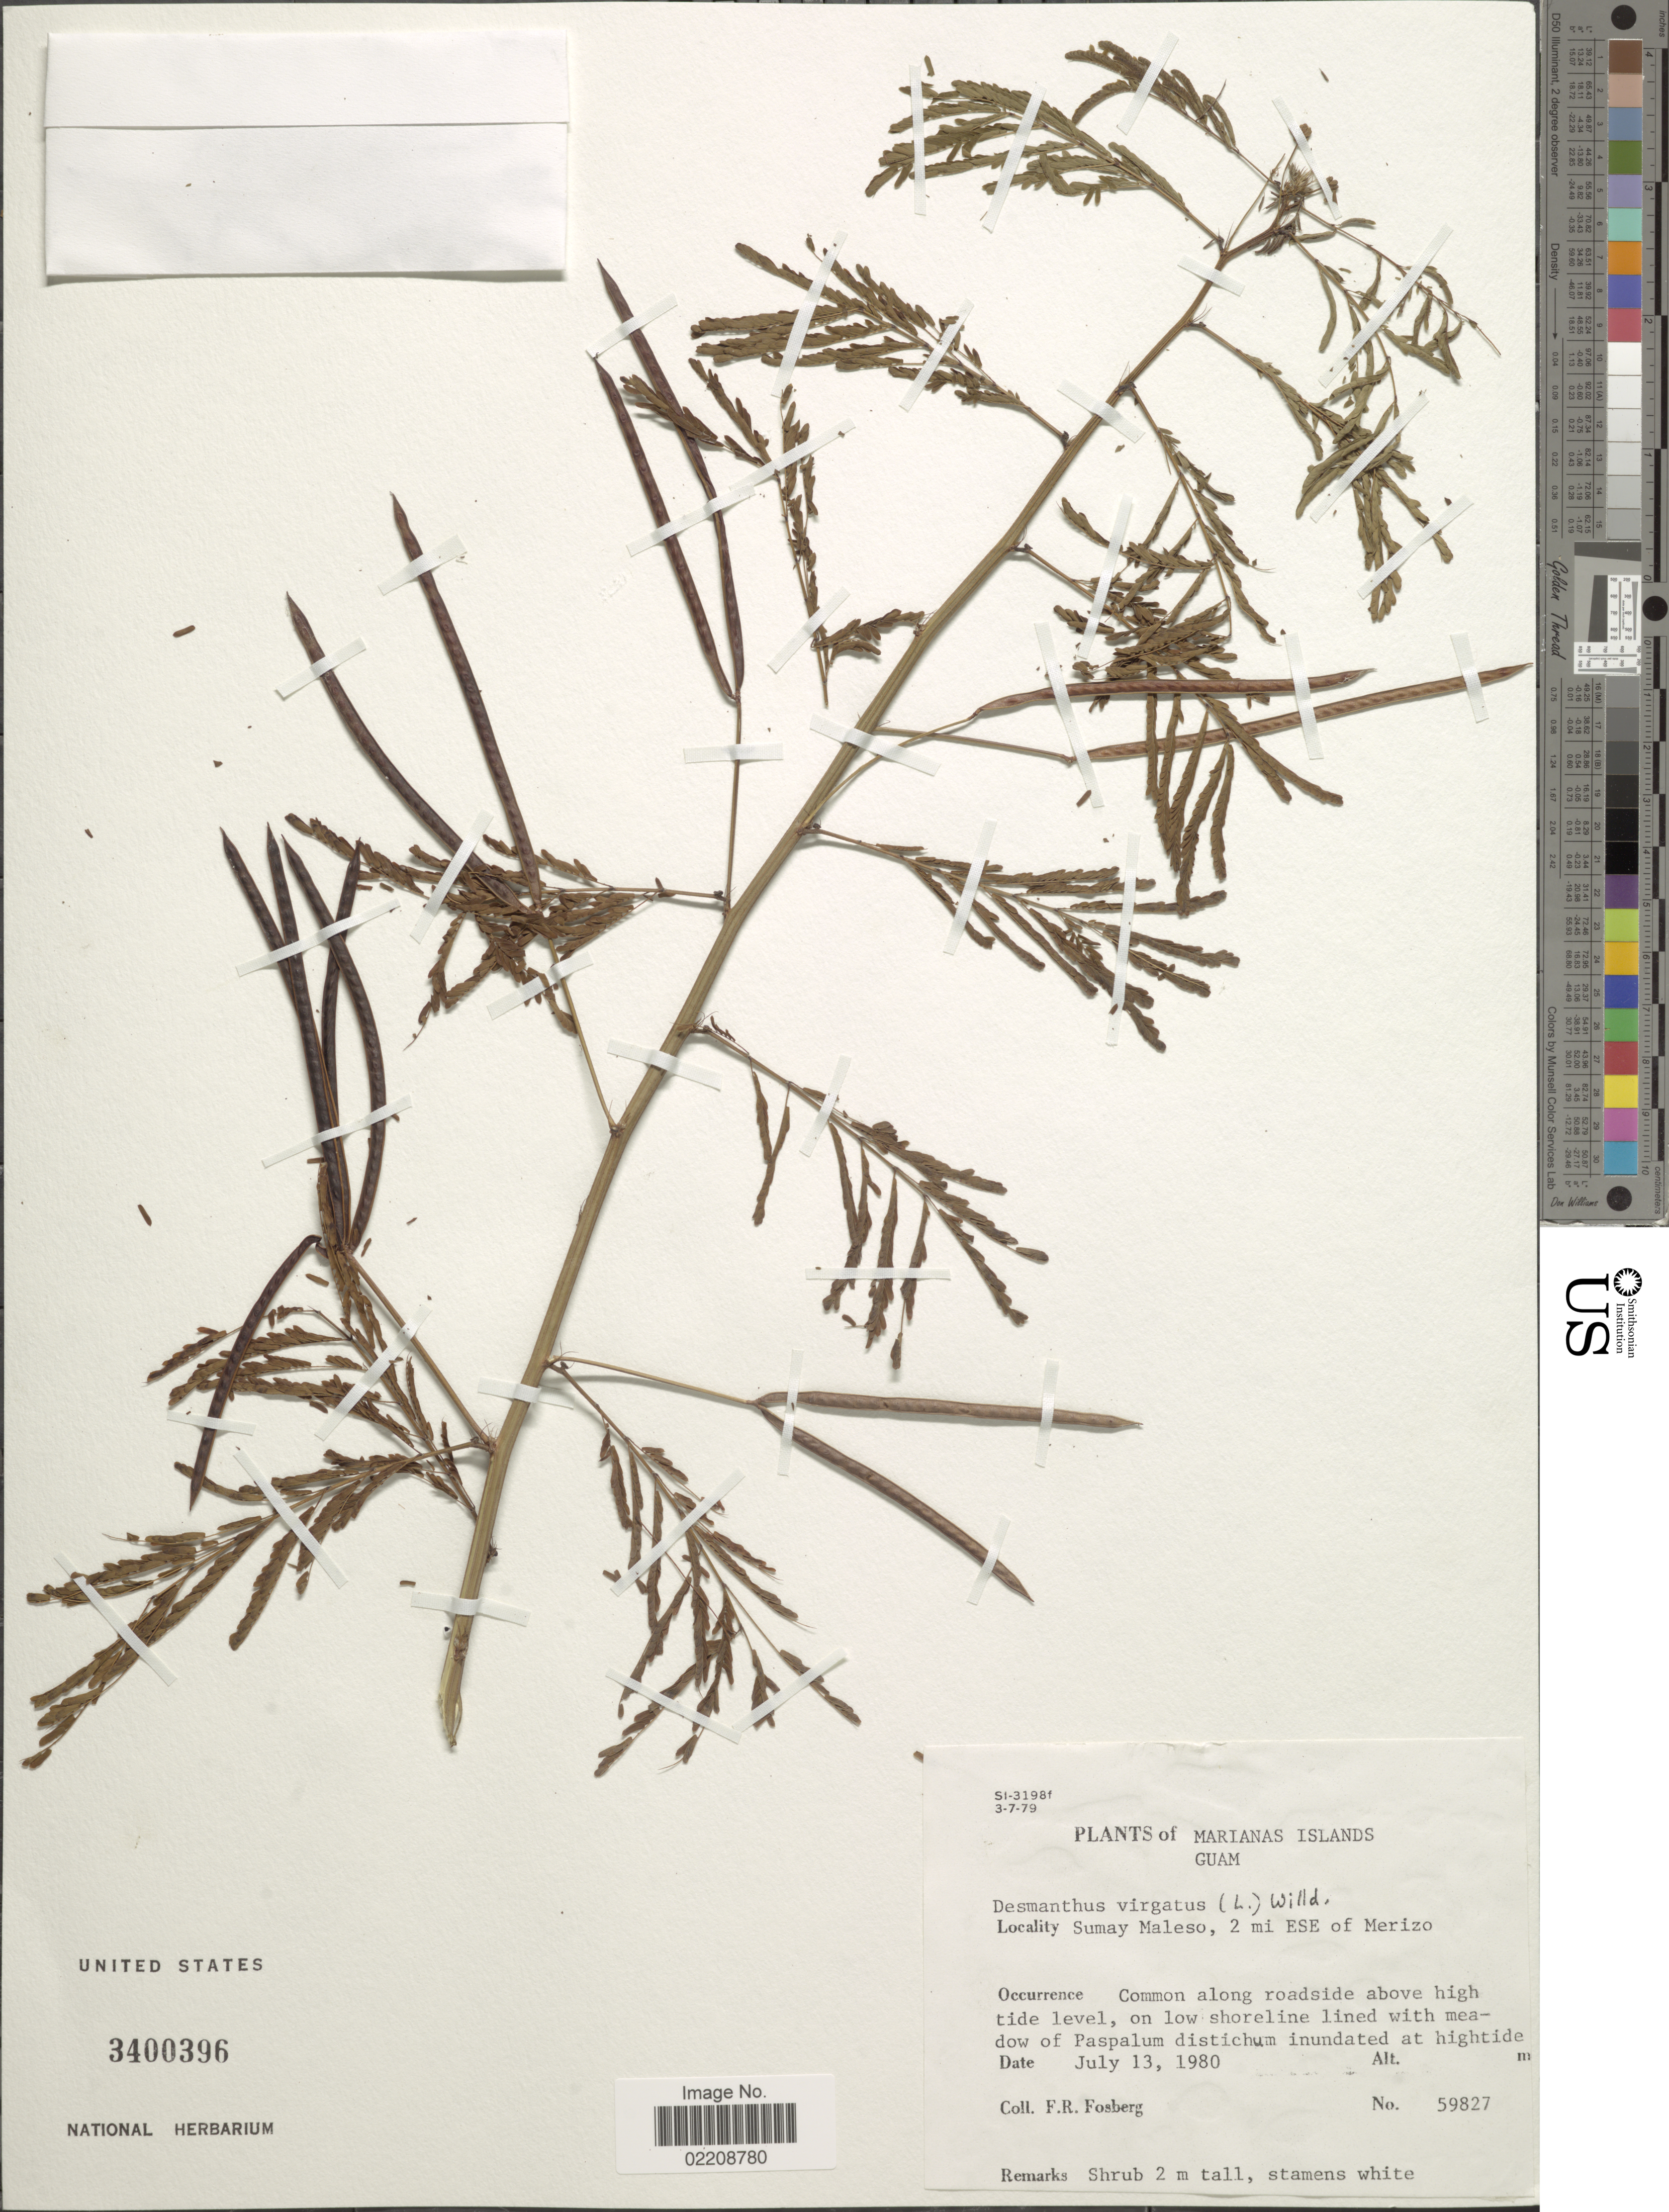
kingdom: Plantae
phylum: Tracheophyta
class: Magnoliopsida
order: Fabales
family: Fabaceae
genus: Desmanthus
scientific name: Desmanthus pernambucanus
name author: (L.) Thell.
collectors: F. R. Fosberg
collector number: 59827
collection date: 1980-07-13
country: Guam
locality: Marianas Islands, Guam, Sumay Maleso, 2 mi ESE of Merizo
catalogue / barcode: US 3400396